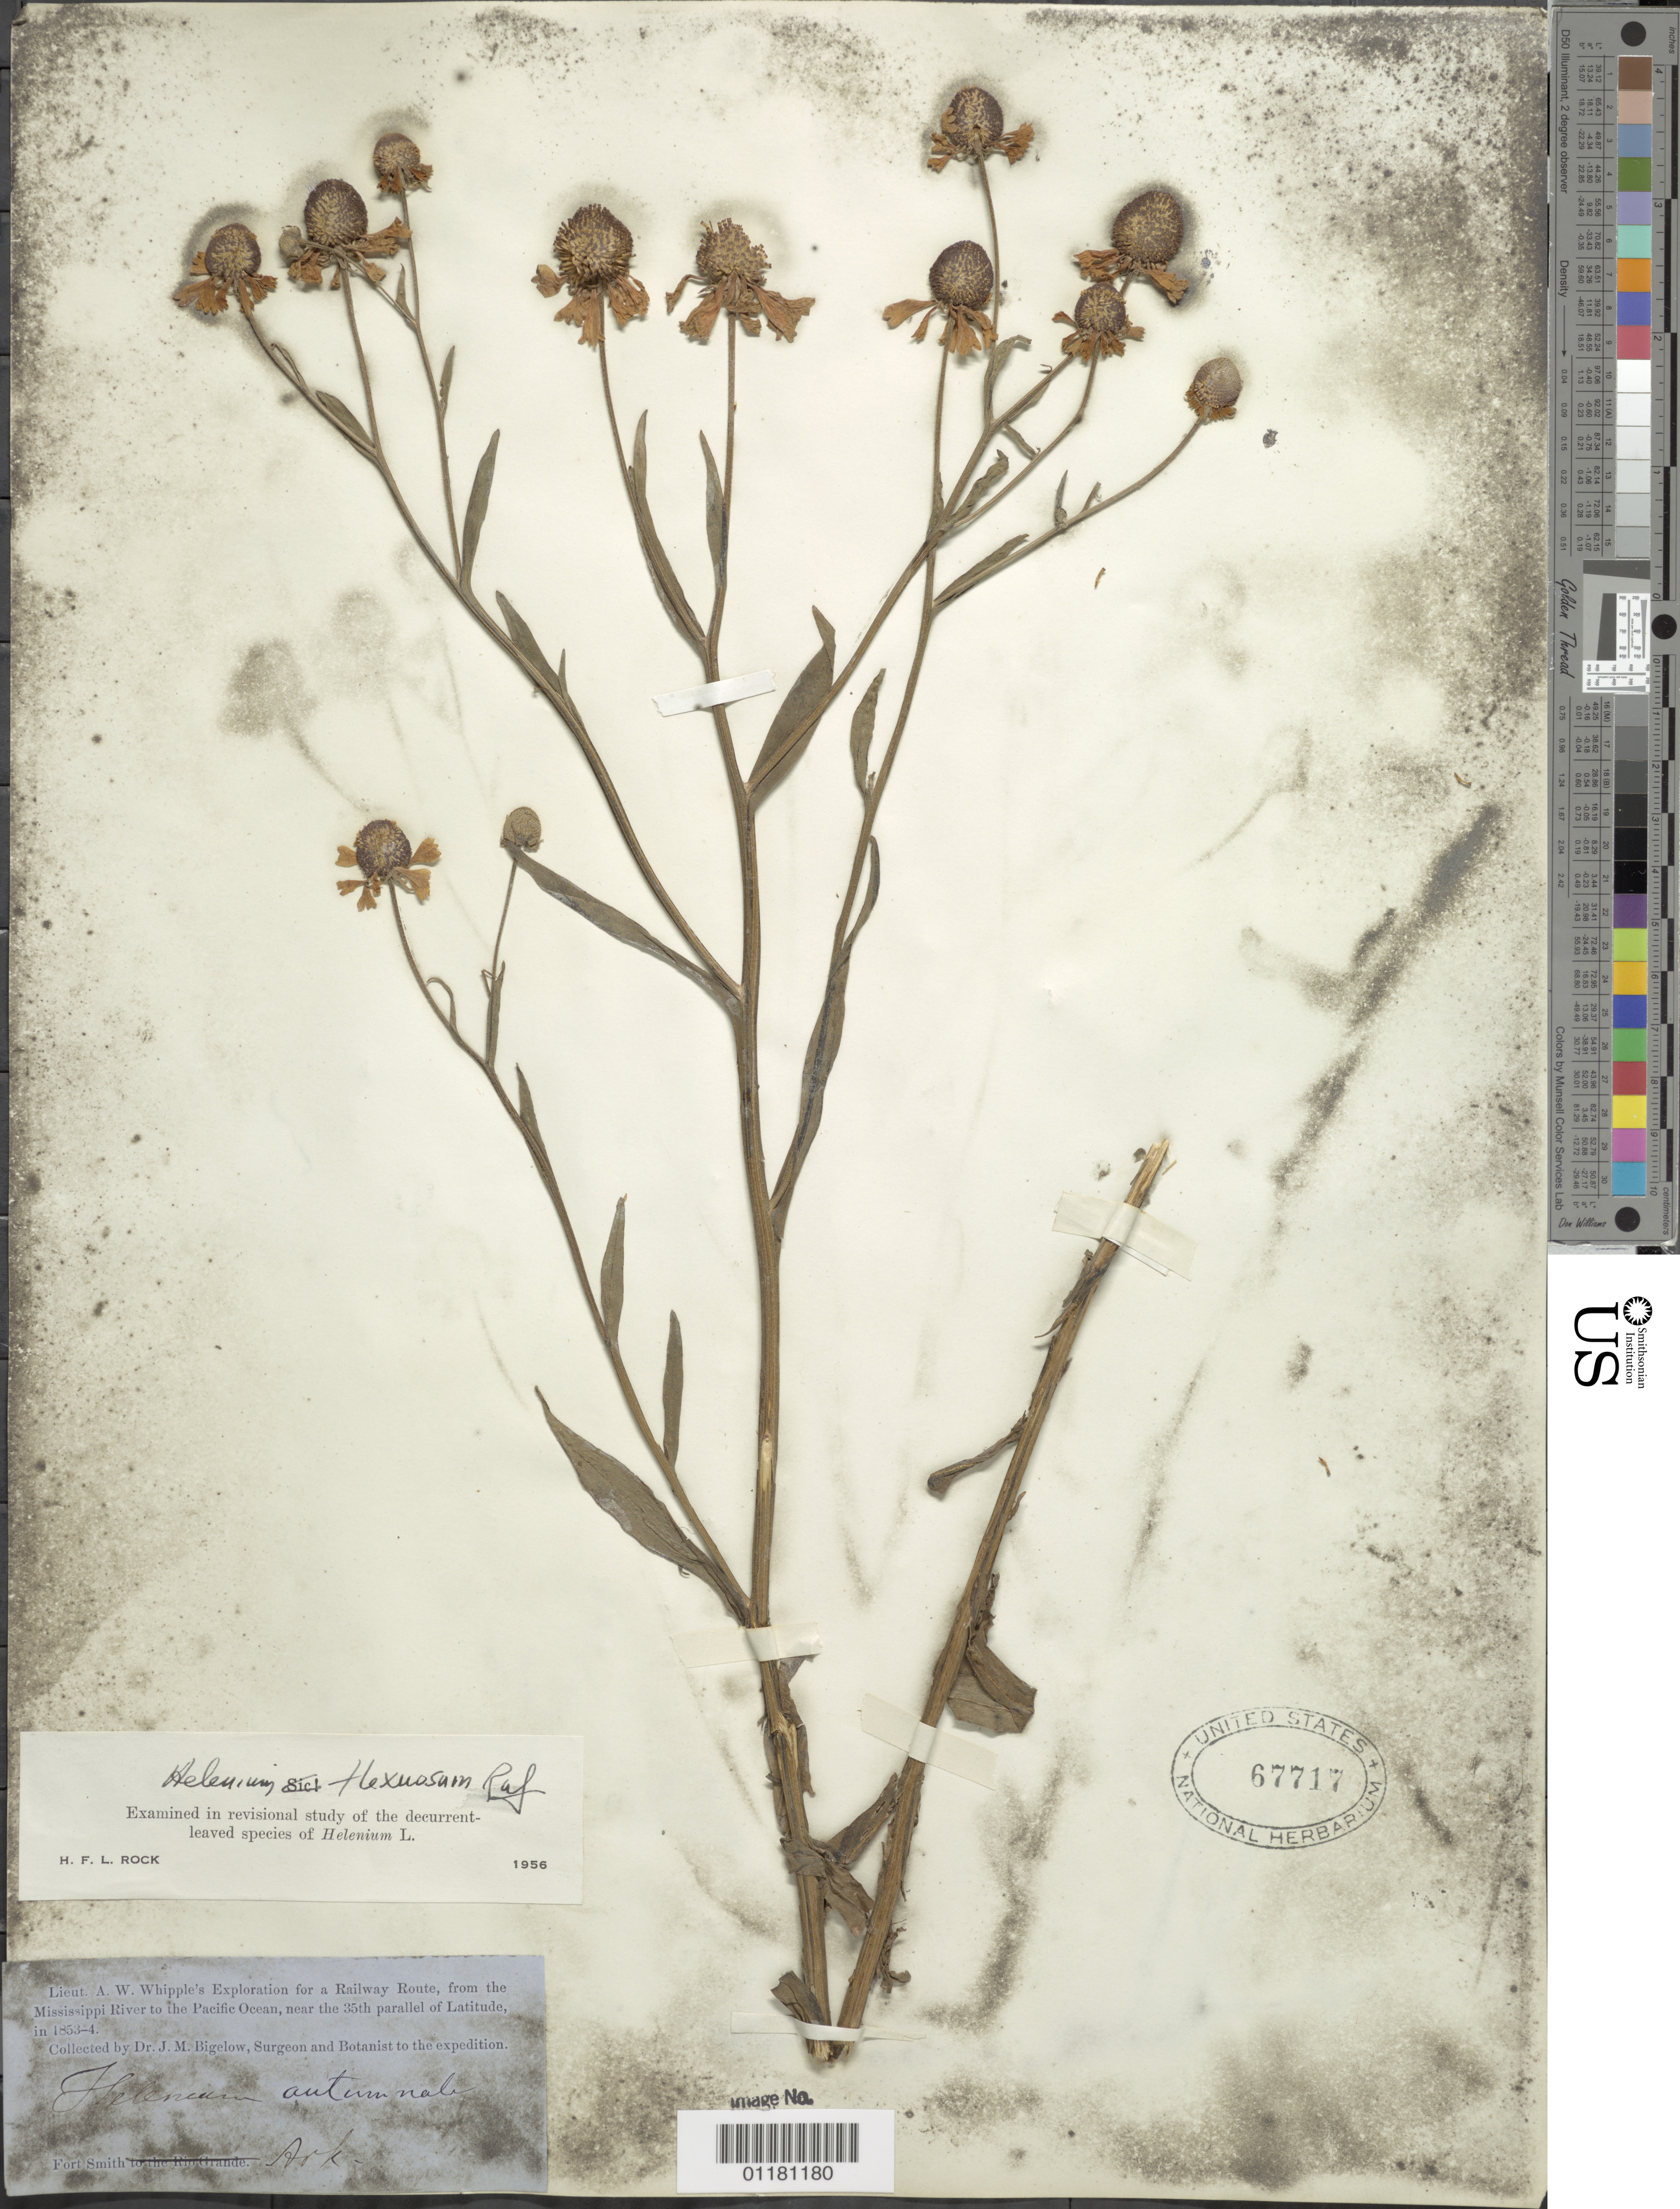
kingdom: Plantae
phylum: Tracheophyta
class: Magnoliopsida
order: Asterales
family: Asteraceae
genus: Helenium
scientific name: Helenium flexuosum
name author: Raf.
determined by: Rock, H. F. L.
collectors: J. M. Bigelow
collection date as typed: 1853 to -- --- 1854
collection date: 1853/1854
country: United States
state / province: Arkansas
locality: Fort Smith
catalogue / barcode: US 67717